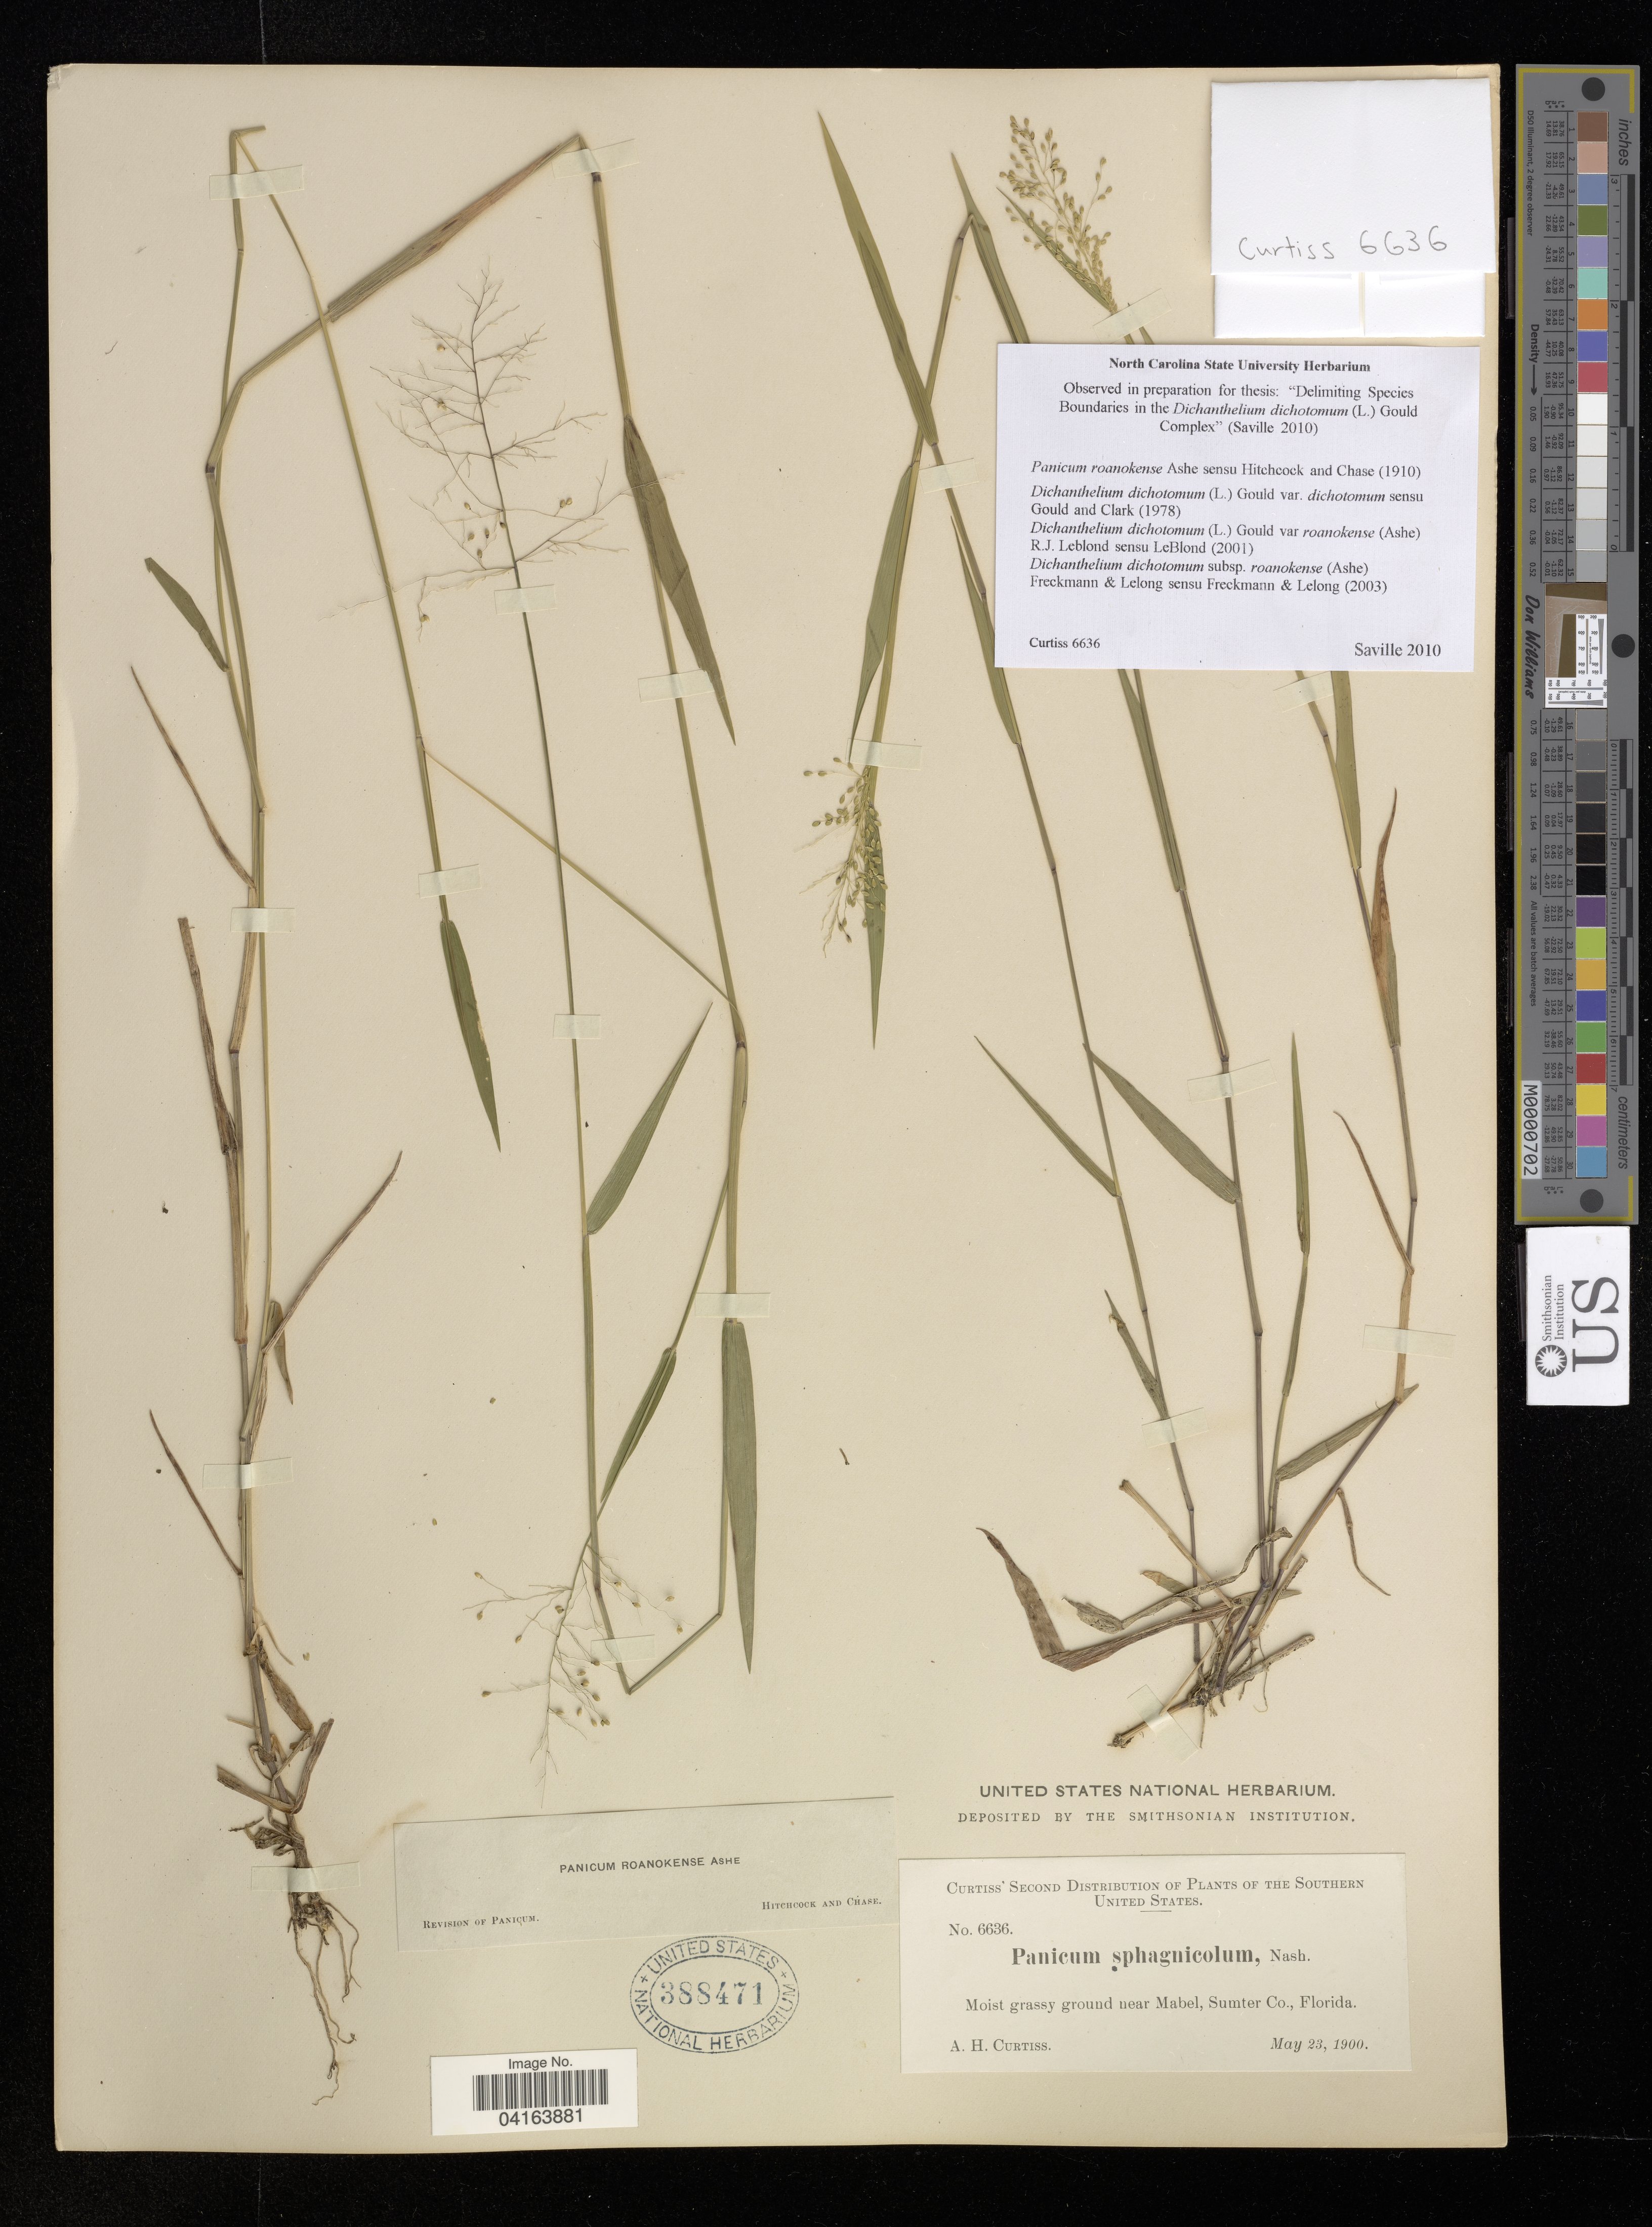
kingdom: Plantae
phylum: Tracheophyta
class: Liliopsida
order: Poales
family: Poaceae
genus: Dichanthelium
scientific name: Dichanthelium dichotomum subsp. roanokense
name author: (Ashe) LeBlond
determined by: Saville, A. C., (NCSC), North Carolina State University (UNITED STATES)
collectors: A. H. Curtiss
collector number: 6636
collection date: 1900-05-23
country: United States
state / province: Florida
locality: Near Mabel, Sumter Co.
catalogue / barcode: US 388471